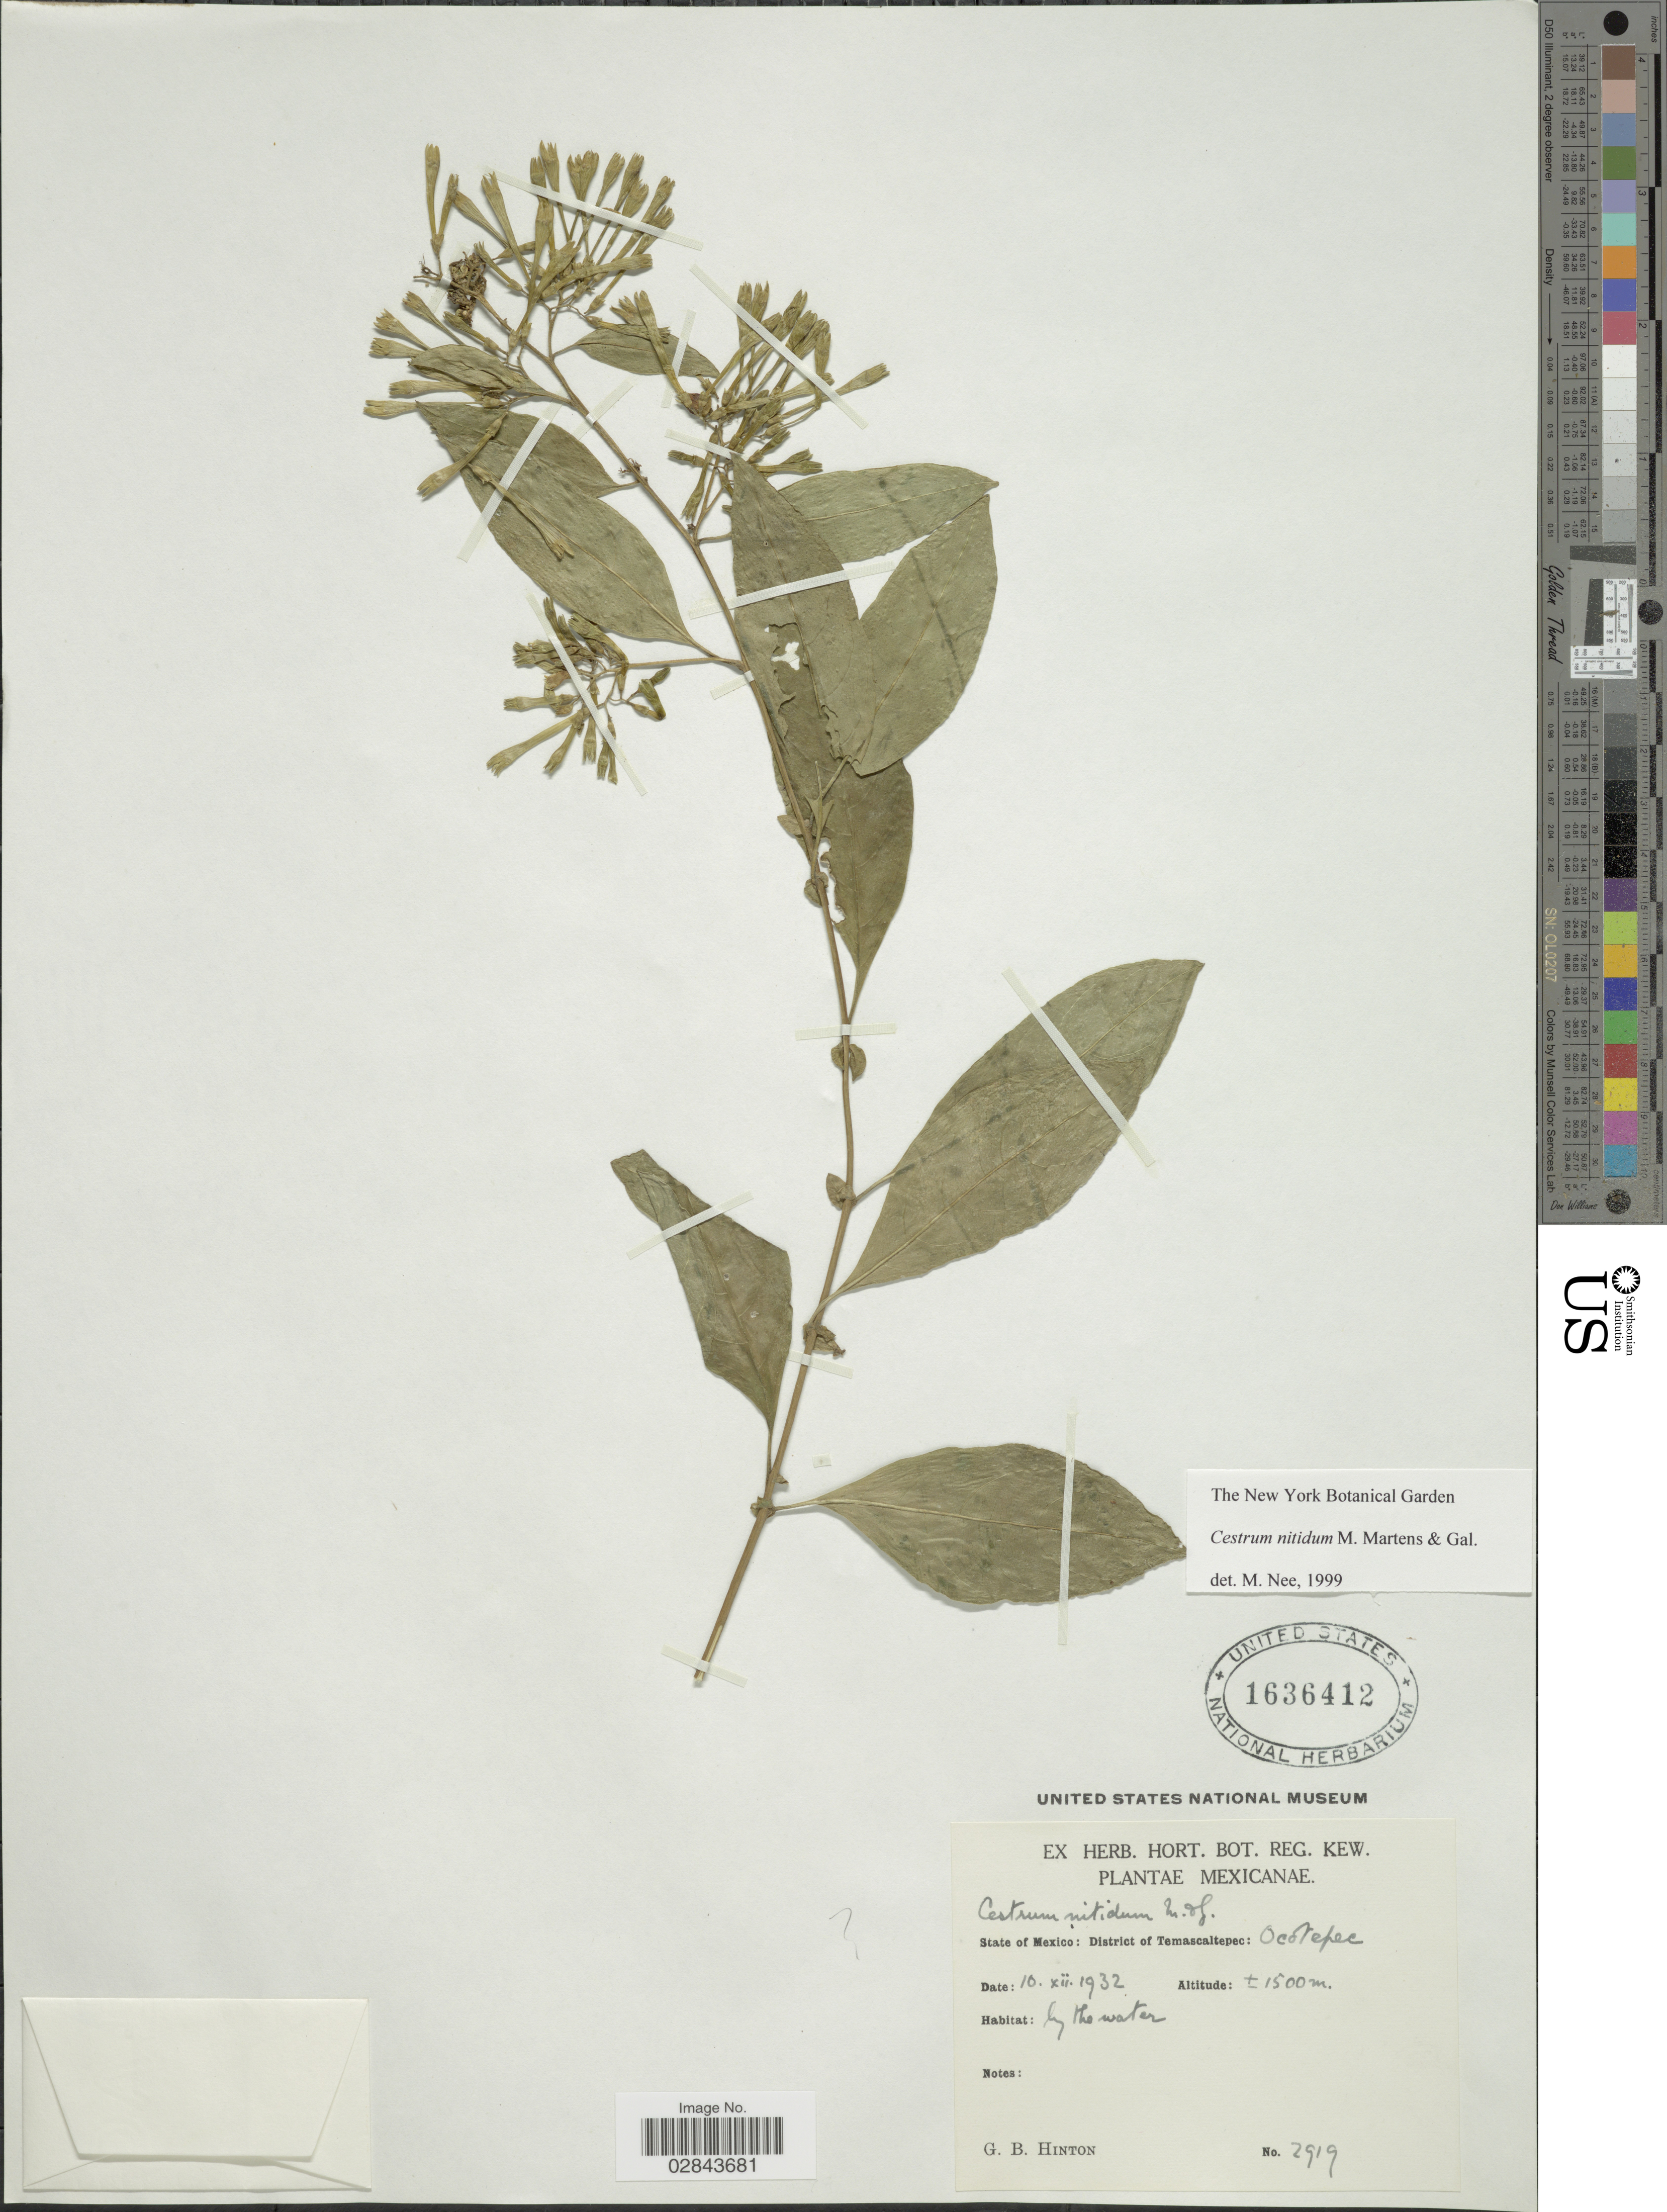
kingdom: Plantae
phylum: Tracheophyta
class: Magnoliopsida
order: Solanales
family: Solanaceae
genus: Cestrum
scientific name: Cestrum nitidum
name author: M. Martens & Galeotti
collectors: G. B. Hinton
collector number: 2919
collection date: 1932-12-10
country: Mexico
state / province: México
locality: District of Temascaltepec: Ocotepec.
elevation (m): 1500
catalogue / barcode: US 1636412